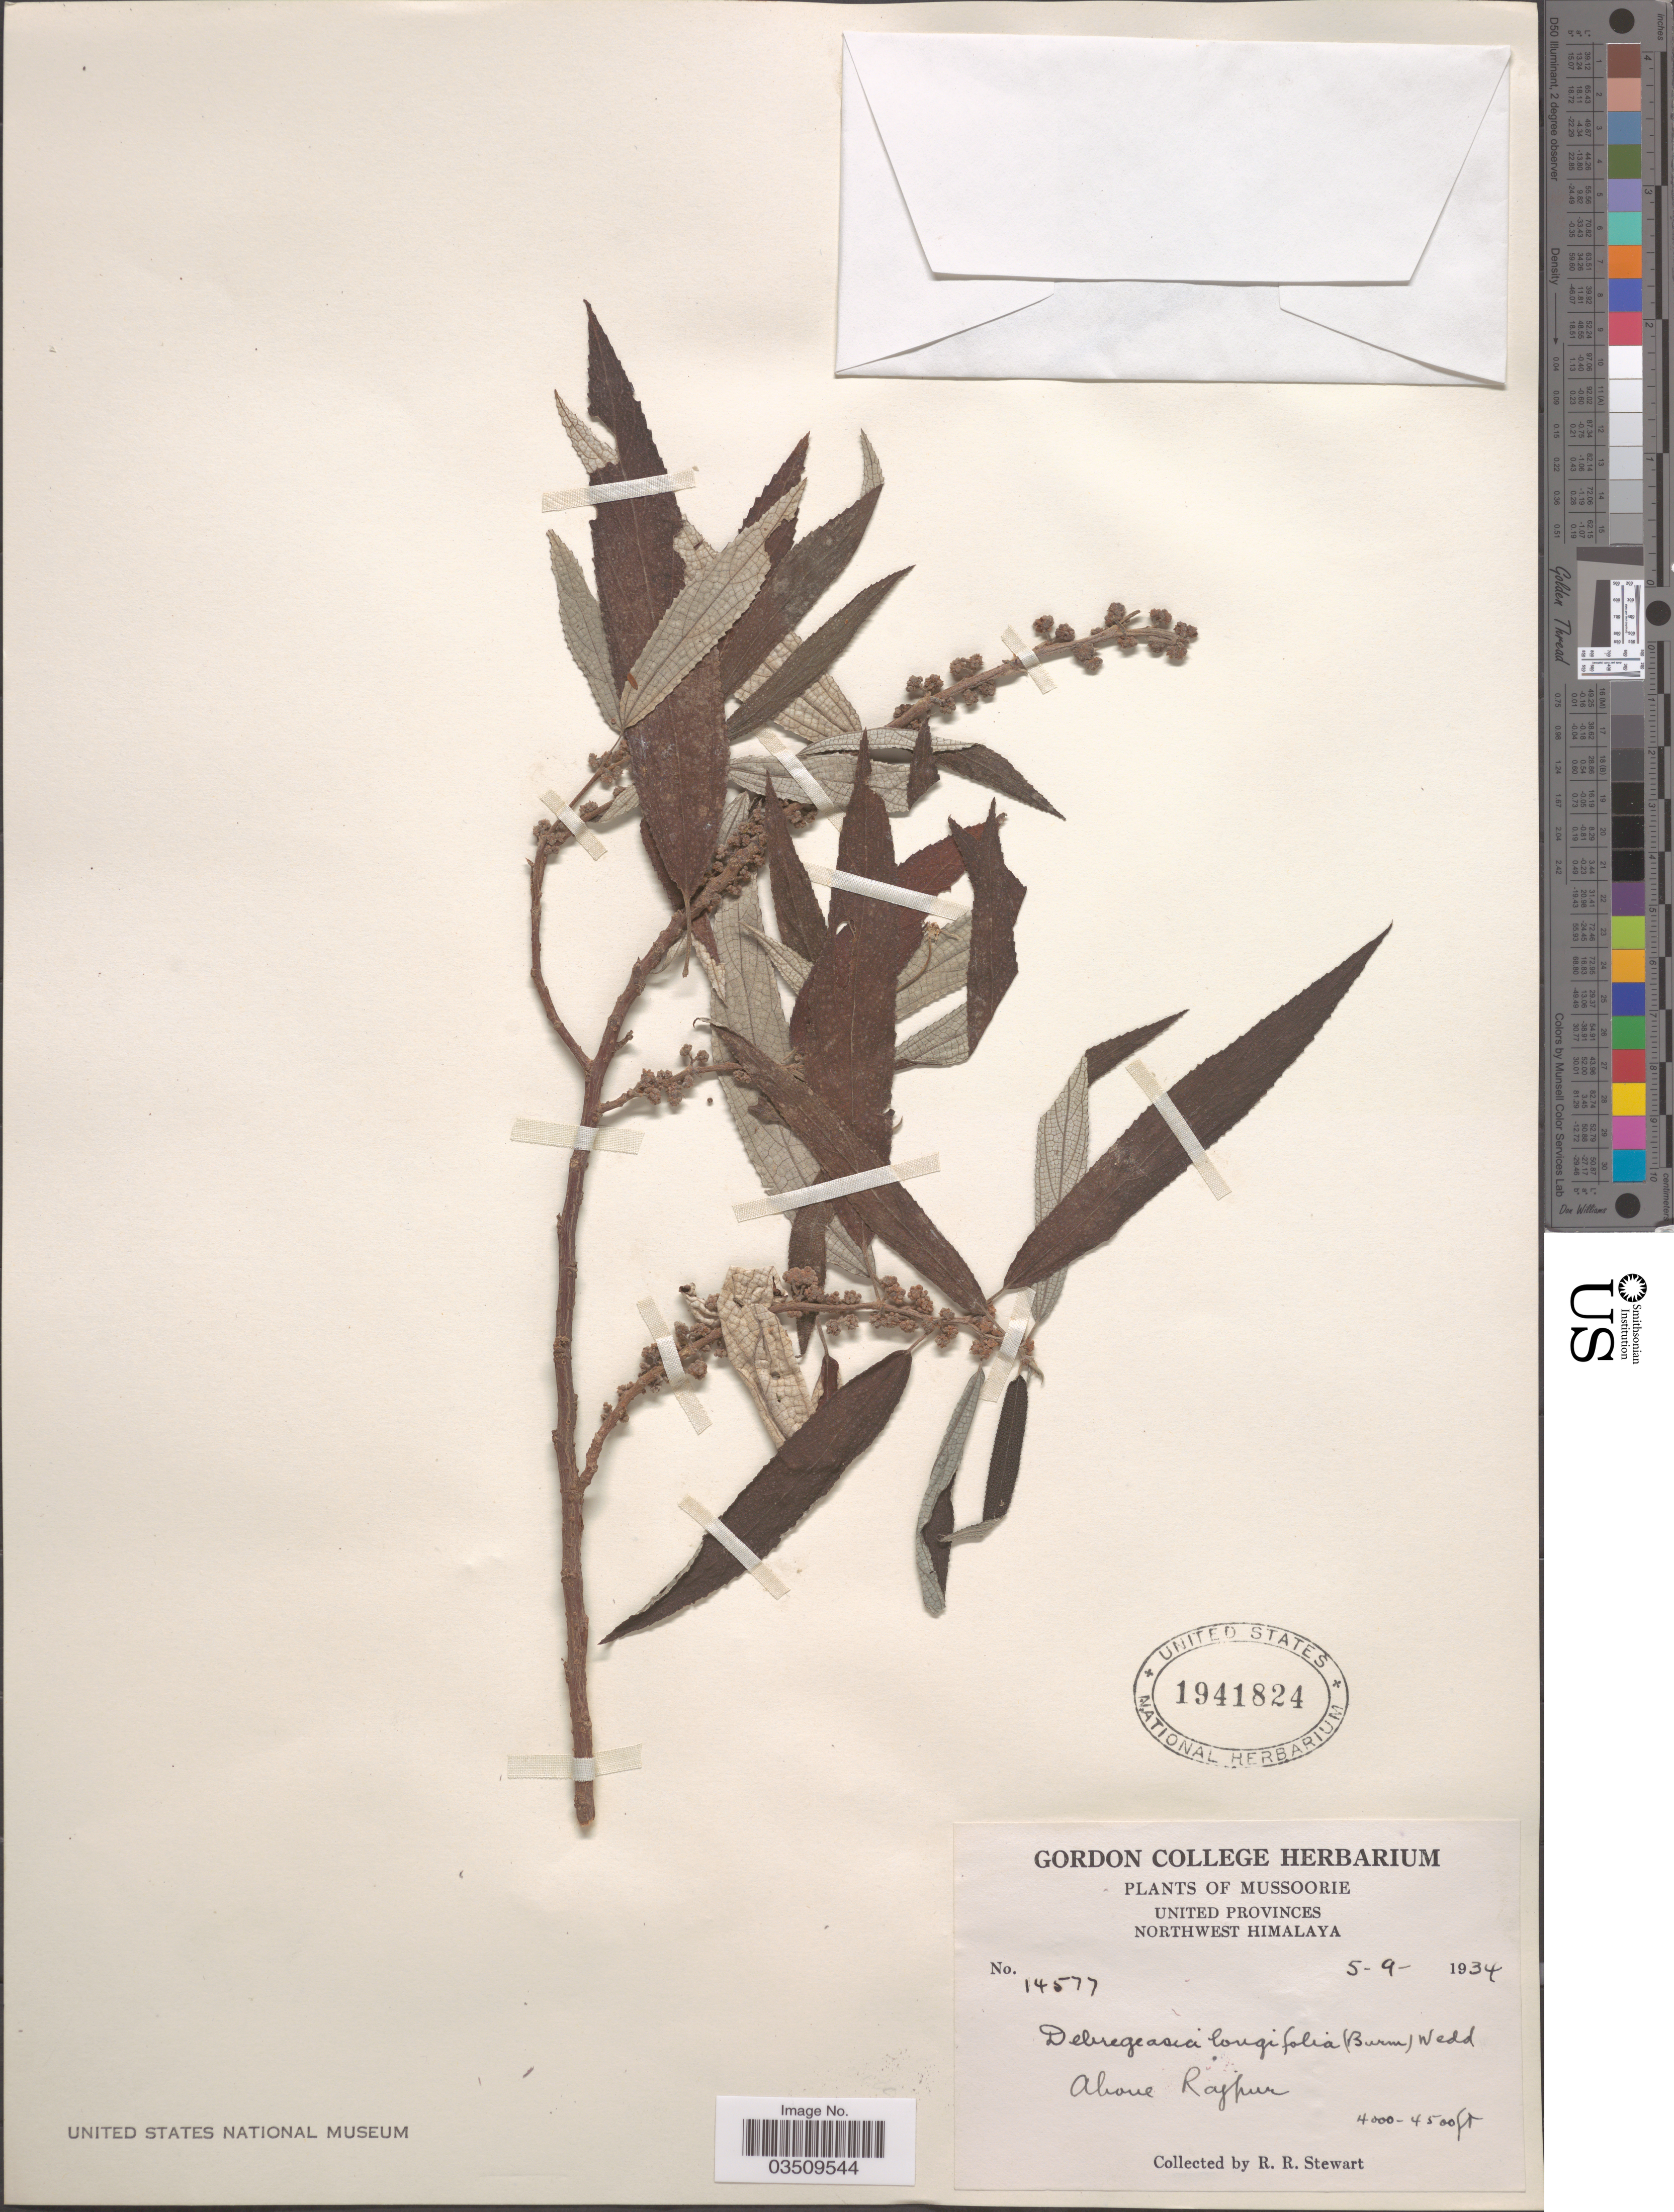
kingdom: Plantae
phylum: Tracheophyta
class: Magnoliopsida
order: Rosales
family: Urticaceae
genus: Debregeasia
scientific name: Debregeasia longifolia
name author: (Burm. f.) Wedd.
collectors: R. Stewart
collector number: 14577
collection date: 1934-09-05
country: India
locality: Mussoorie, United Provinces, Northwest Himalaya. Above Rajpur.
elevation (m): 1219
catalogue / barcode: US 1941824